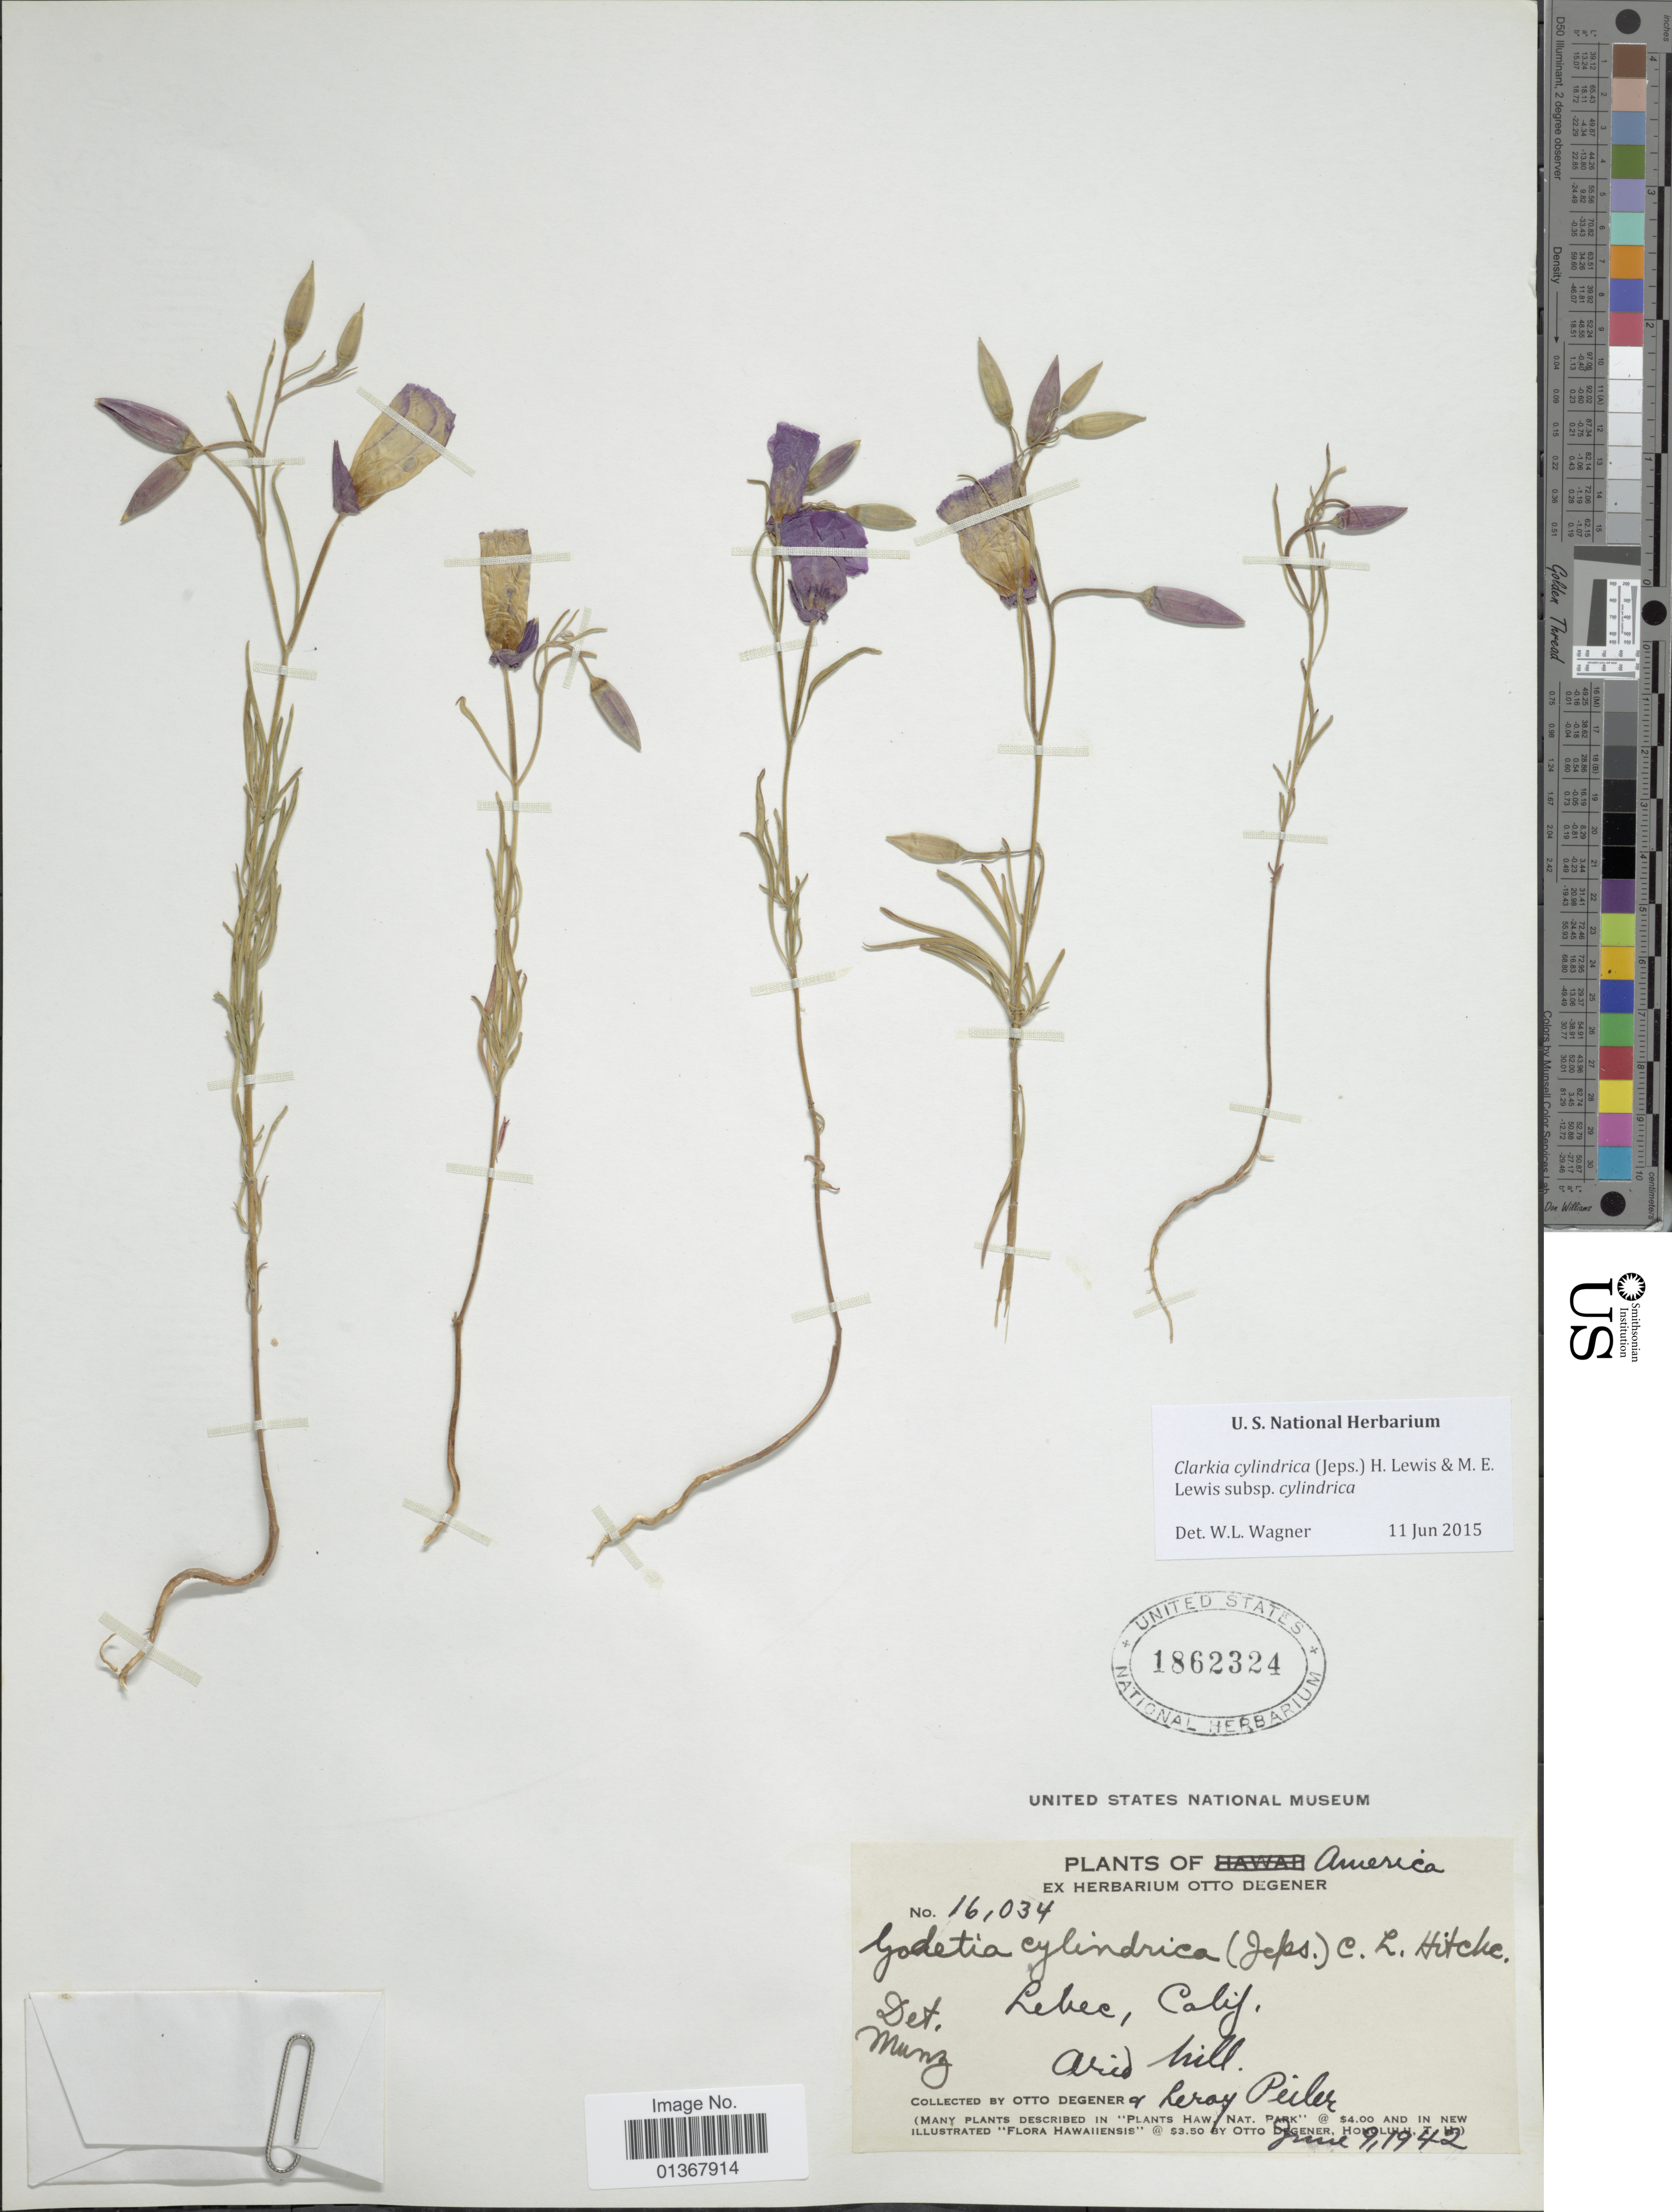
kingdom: Plantae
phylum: Tracheophyta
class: Magnoliopsida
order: Myrtales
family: Onagraceae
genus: Clarkia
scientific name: Clarkia cylindrica subsp. cylindrica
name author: (Jeps.) F. H. Lewis & M.R. Lewis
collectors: O. Degener & L. Peiler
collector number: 16034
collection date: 1942-06-09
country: United States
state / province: California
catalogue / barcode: US 1862324